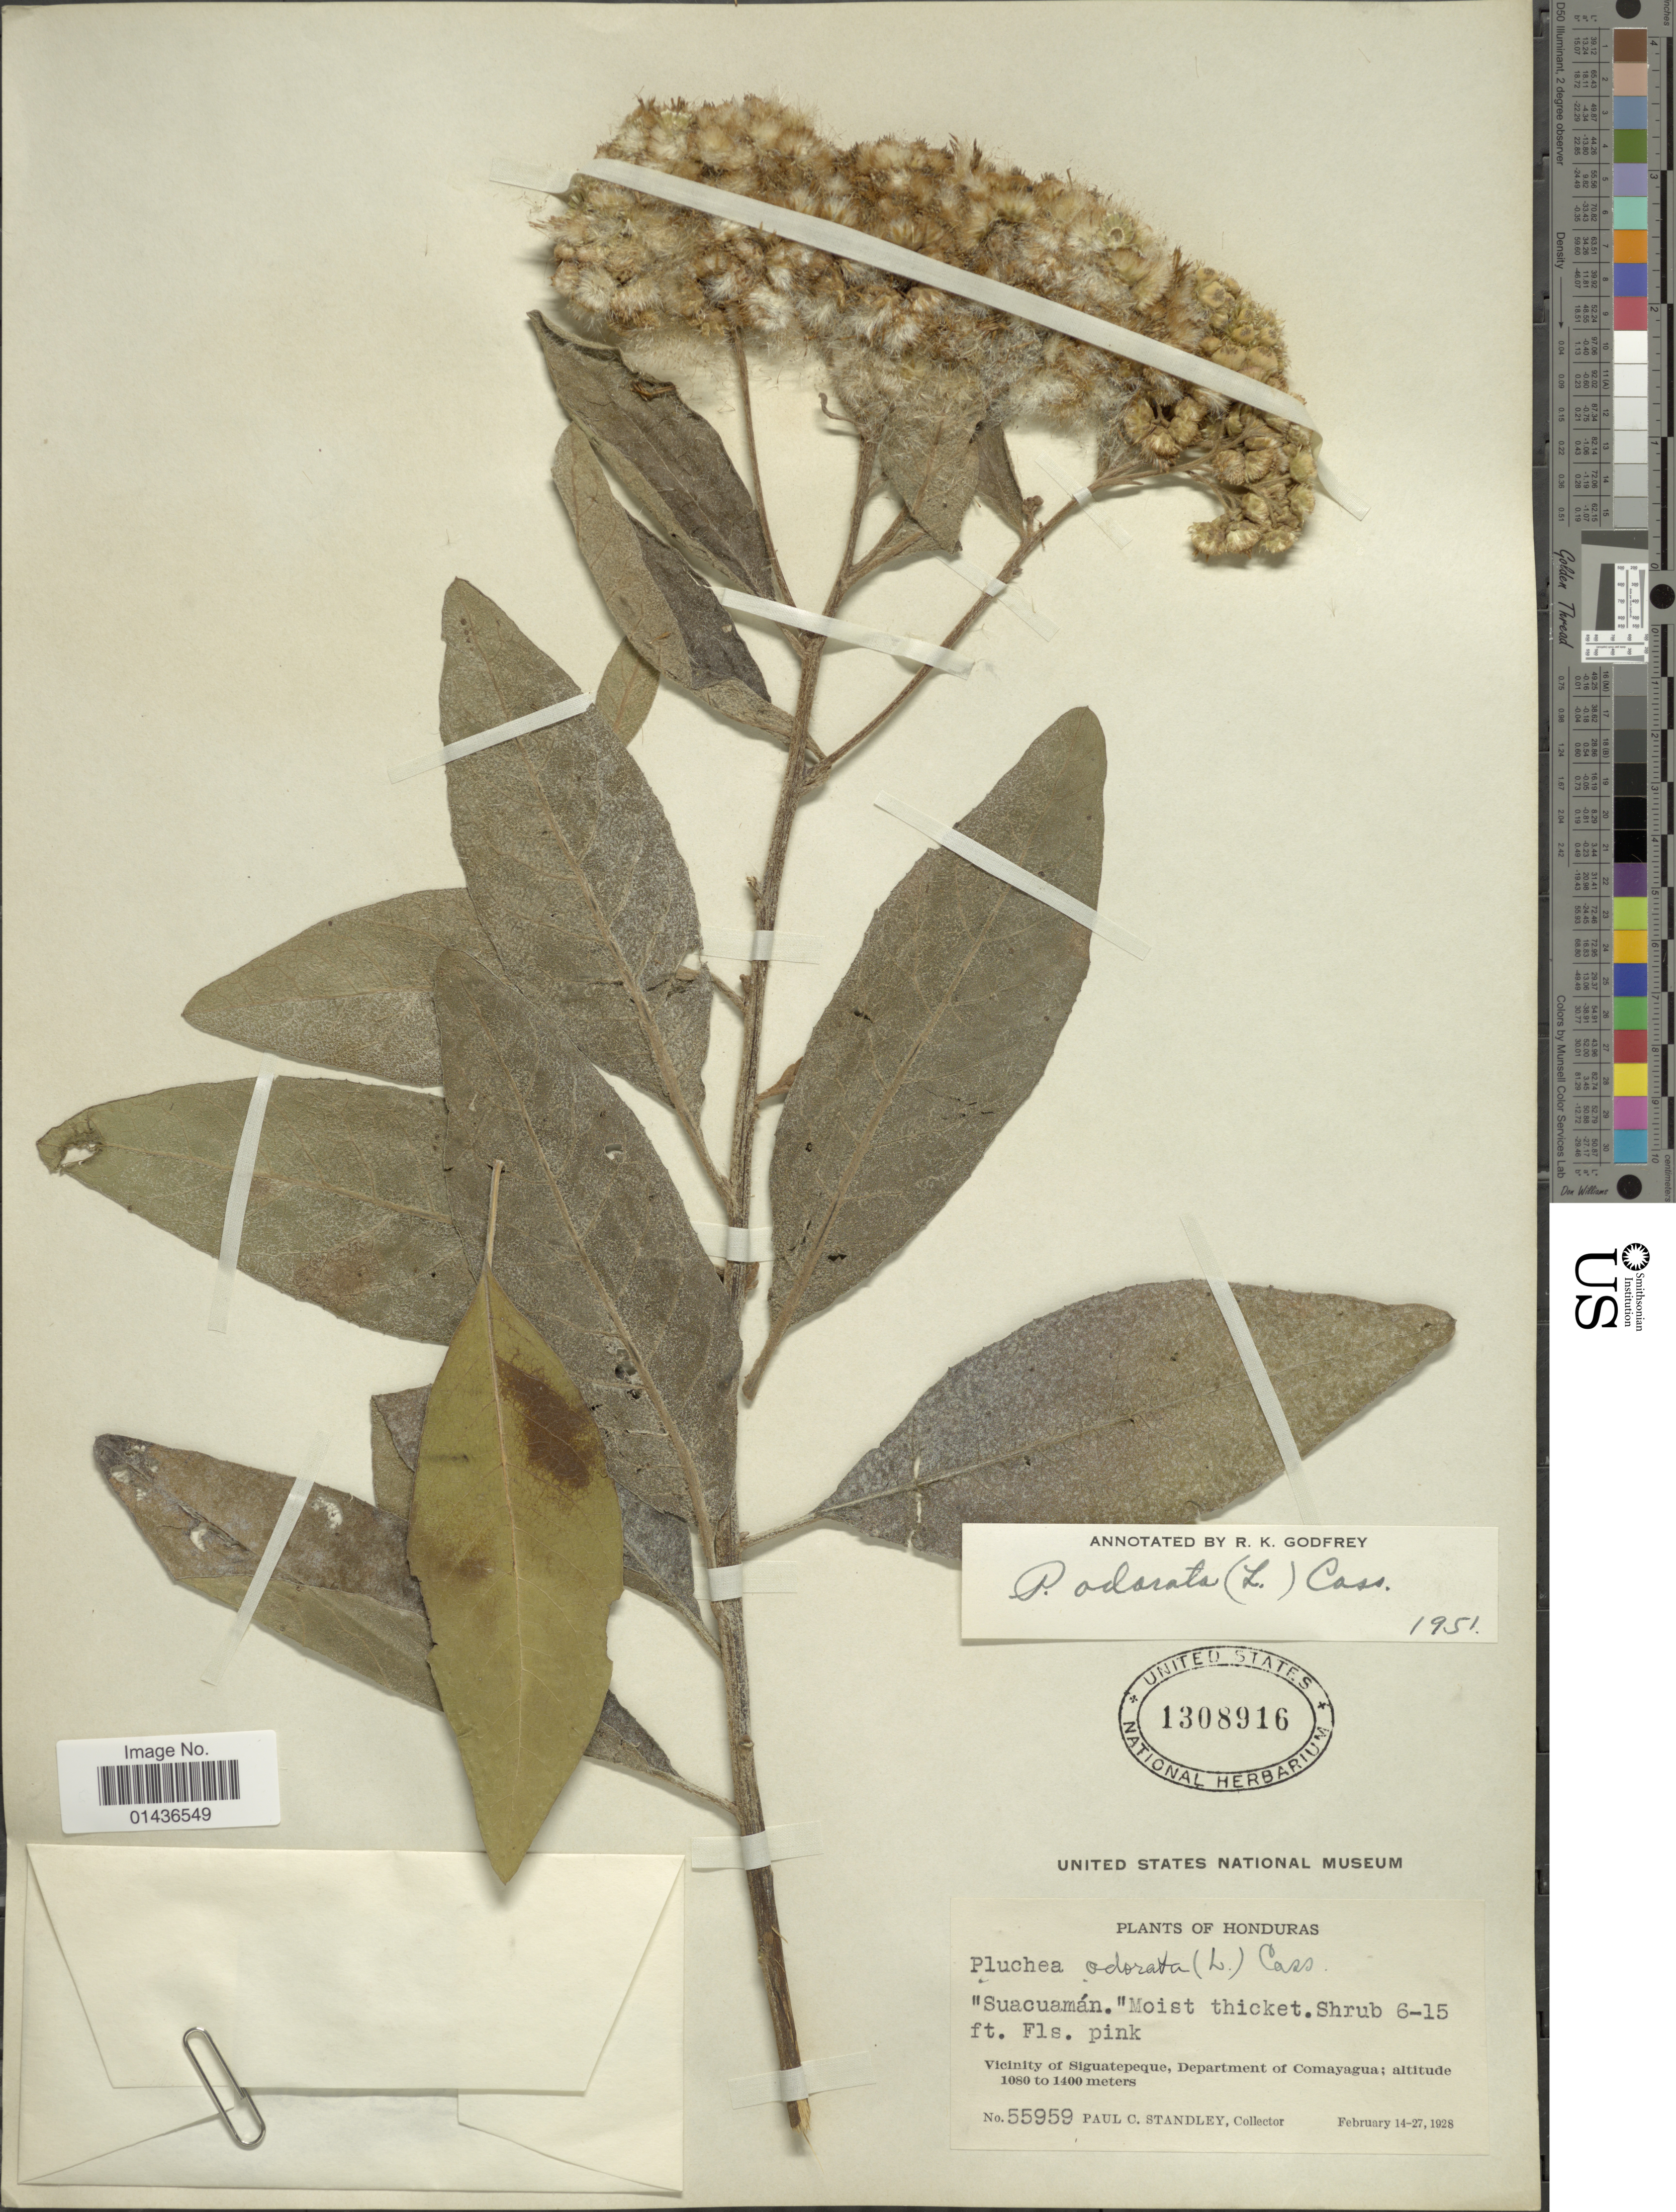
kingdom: Plantae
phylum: Tracheophyta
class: Magnoliopsida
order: Asterales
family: Asteraceae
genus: Pluchea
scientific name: Pluchea carolinensis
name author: (Jacq.) D. Don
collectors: P. C. Standley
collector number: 55959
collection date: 1928-02-14/1928-02-27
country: Honduras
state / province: Comayagua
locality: Vicinity of Siguatepeque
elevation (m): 1080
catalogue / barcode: US 1308916